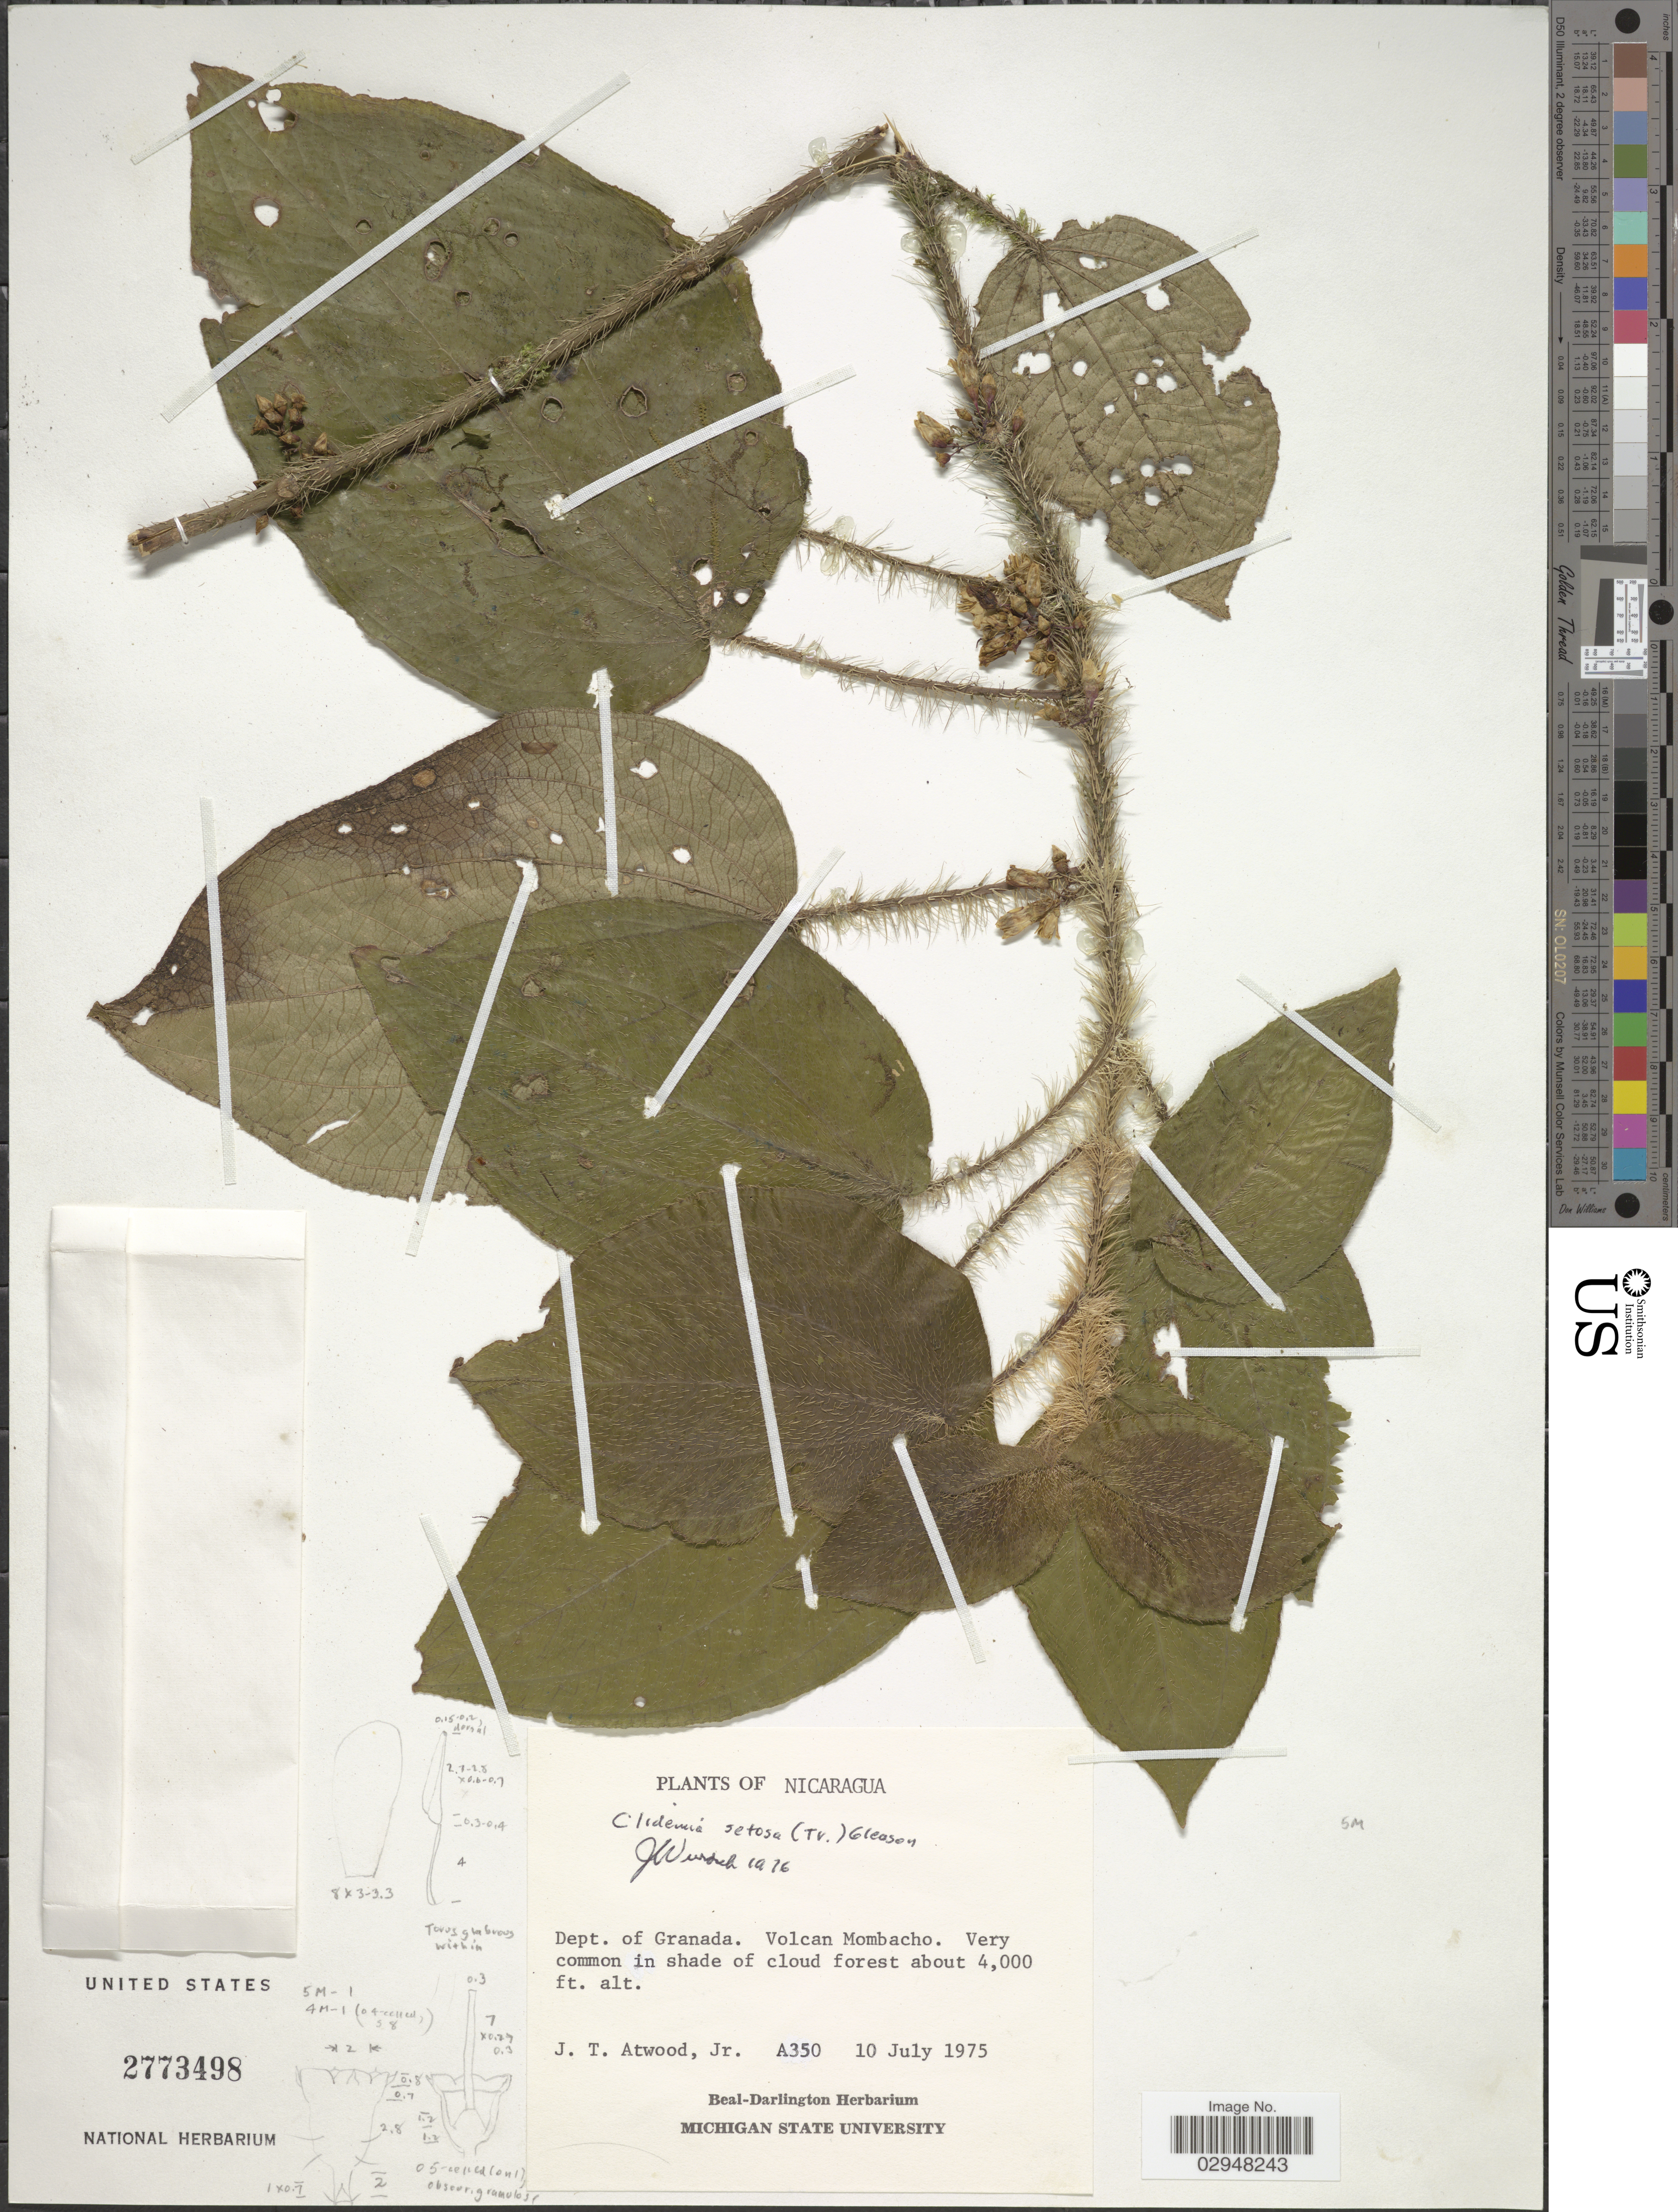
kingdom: Plantae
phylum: Tracheophyta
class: Magnoliopsida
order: Myrtales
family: Melastomataceae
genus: Clidemia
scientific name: Clidemia setosa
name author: (Triana) Gleason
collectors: J. Atwood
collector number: A350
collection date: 1975-07-10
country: Nicaragua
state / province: Granada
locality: Dept. of Granada. Volcan Mombacho.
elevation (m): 1219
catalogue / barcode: US 2773498